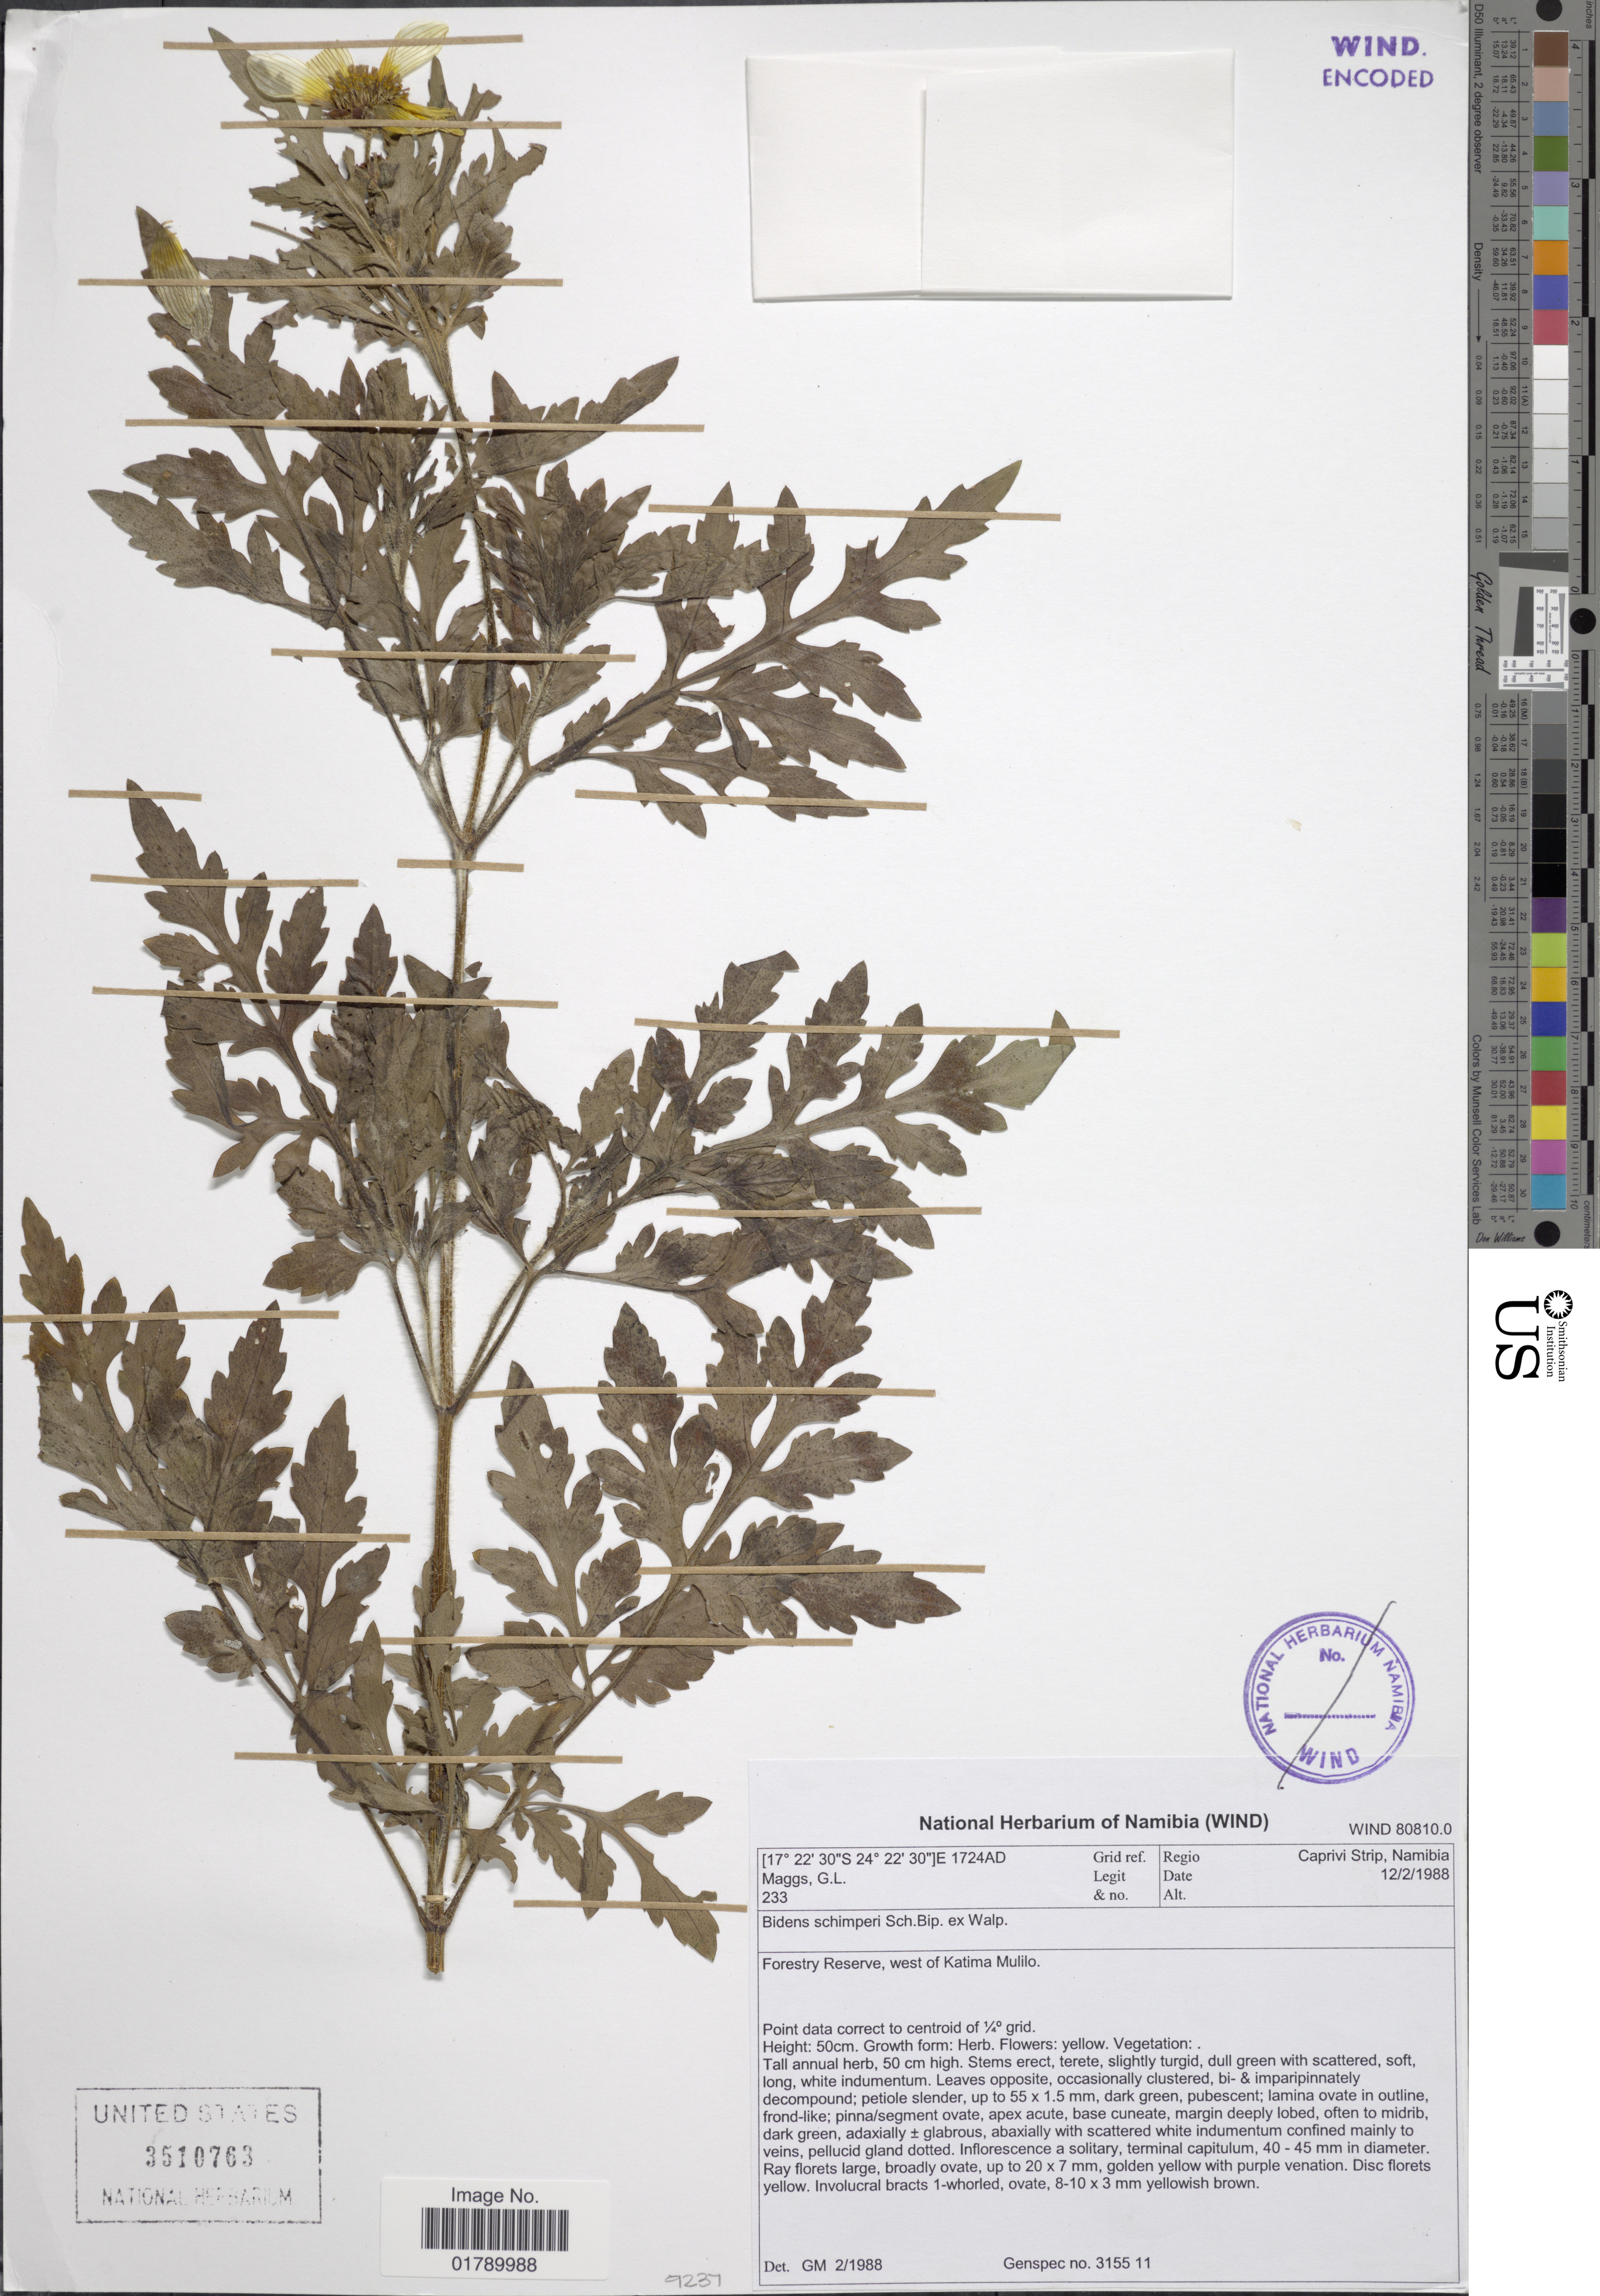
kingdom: Plantae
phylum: Tracheophyta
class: Magnoliopsida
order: Asterales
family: Asteraceae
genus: Bidens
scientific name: Bidens schimperi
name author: Sch. Bip. ex Walpers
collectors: G. Maggs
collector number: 233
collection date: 1988-02-12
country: Namibia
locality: Regio Caprivi Strip, Namibia, Forestry Reserve, west of Katima Mulilo 1724 AD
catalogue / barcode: US 3510763